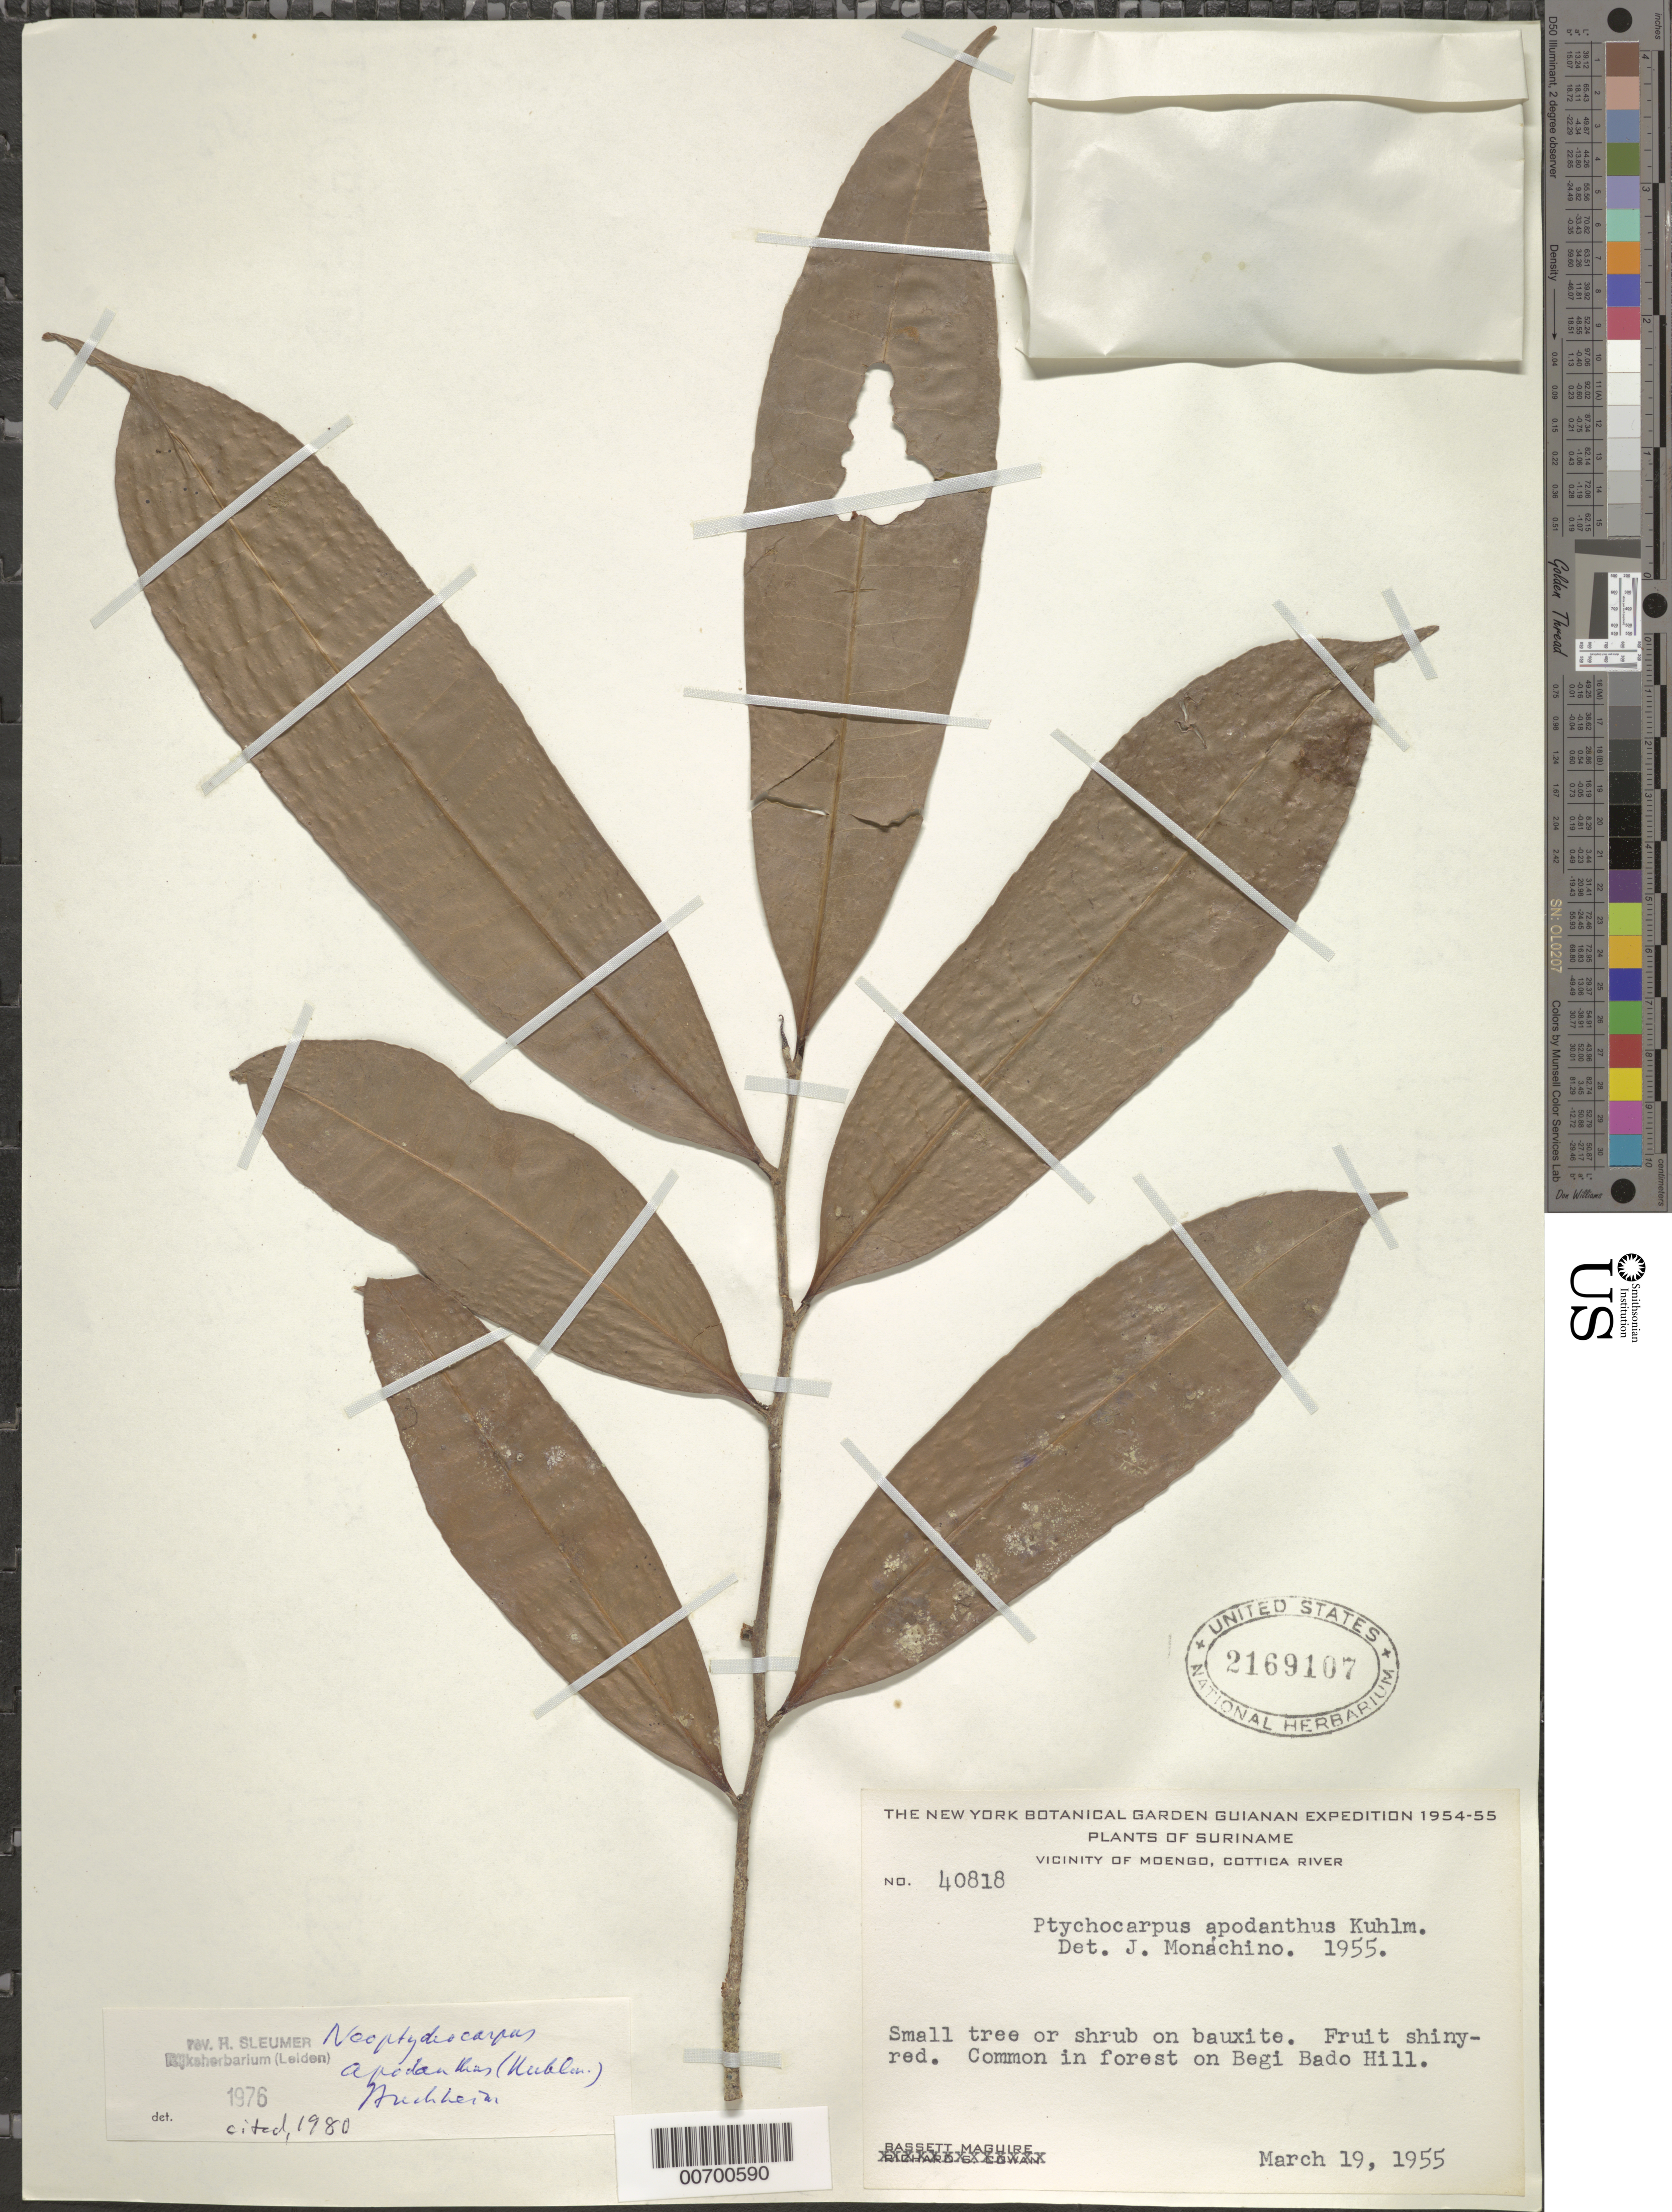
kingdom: Plantae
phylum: Tracheophyta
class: Magnoliopsida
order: Malpighiales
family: Salicaceae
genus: Casearia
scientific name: Casearia apodantha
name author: (Kuhlm.) Mestier et al.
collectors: B. Maguire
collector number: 40818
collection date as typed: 19-Mar-55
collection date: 1955-03-19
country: Suriname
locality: Cottica River, vic. of Moengo, Begi Gado Hill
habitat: On bauxite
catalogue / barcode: US 2169107